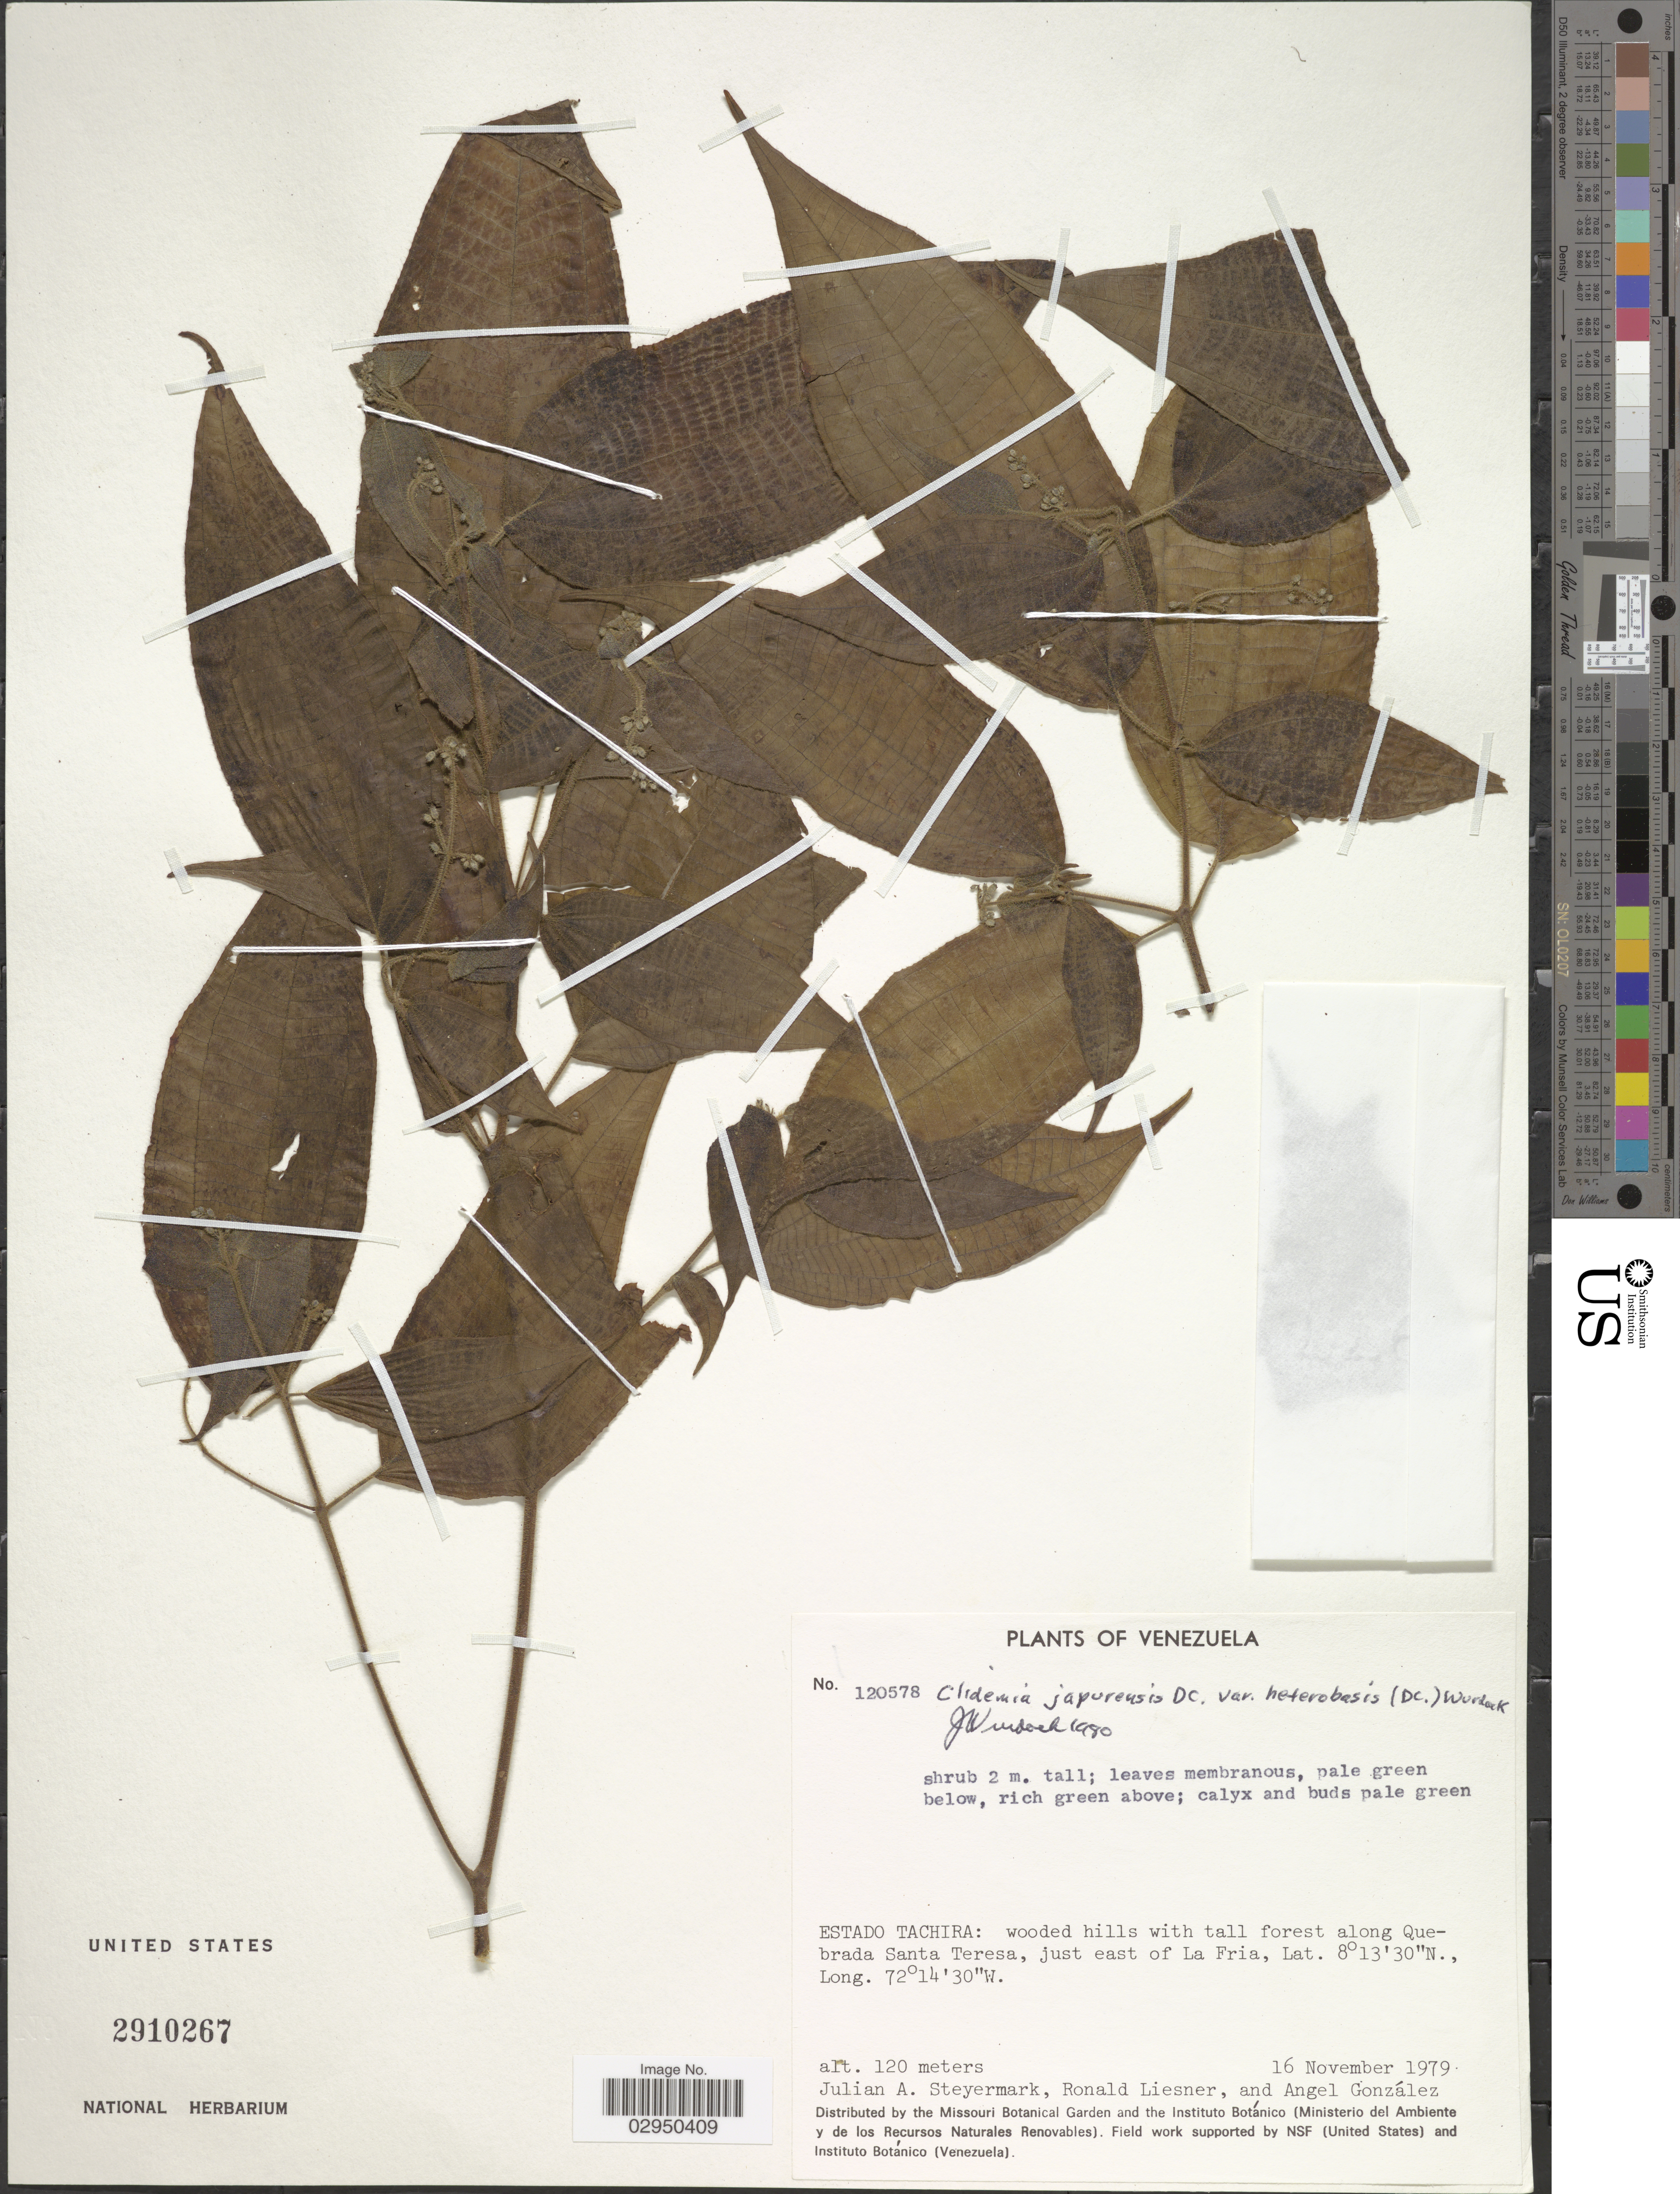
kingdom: Plantae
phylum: Tracheophyta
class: Magnoliopsida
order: Myrtales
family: Melastomataceae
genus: Clidemia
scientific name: Clidemia japurensis var. heterobasis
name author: (DC.) Wurdack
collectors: J. Steyermark, R. L. Liesner & A. C. González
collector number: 120578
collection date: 1979-11-16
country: Venezuela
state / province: Tachira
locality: Wooded hills with tall forest along Quebrada Santa Teresa, just east of La Fria.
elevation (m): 120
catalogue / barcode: US 2910267